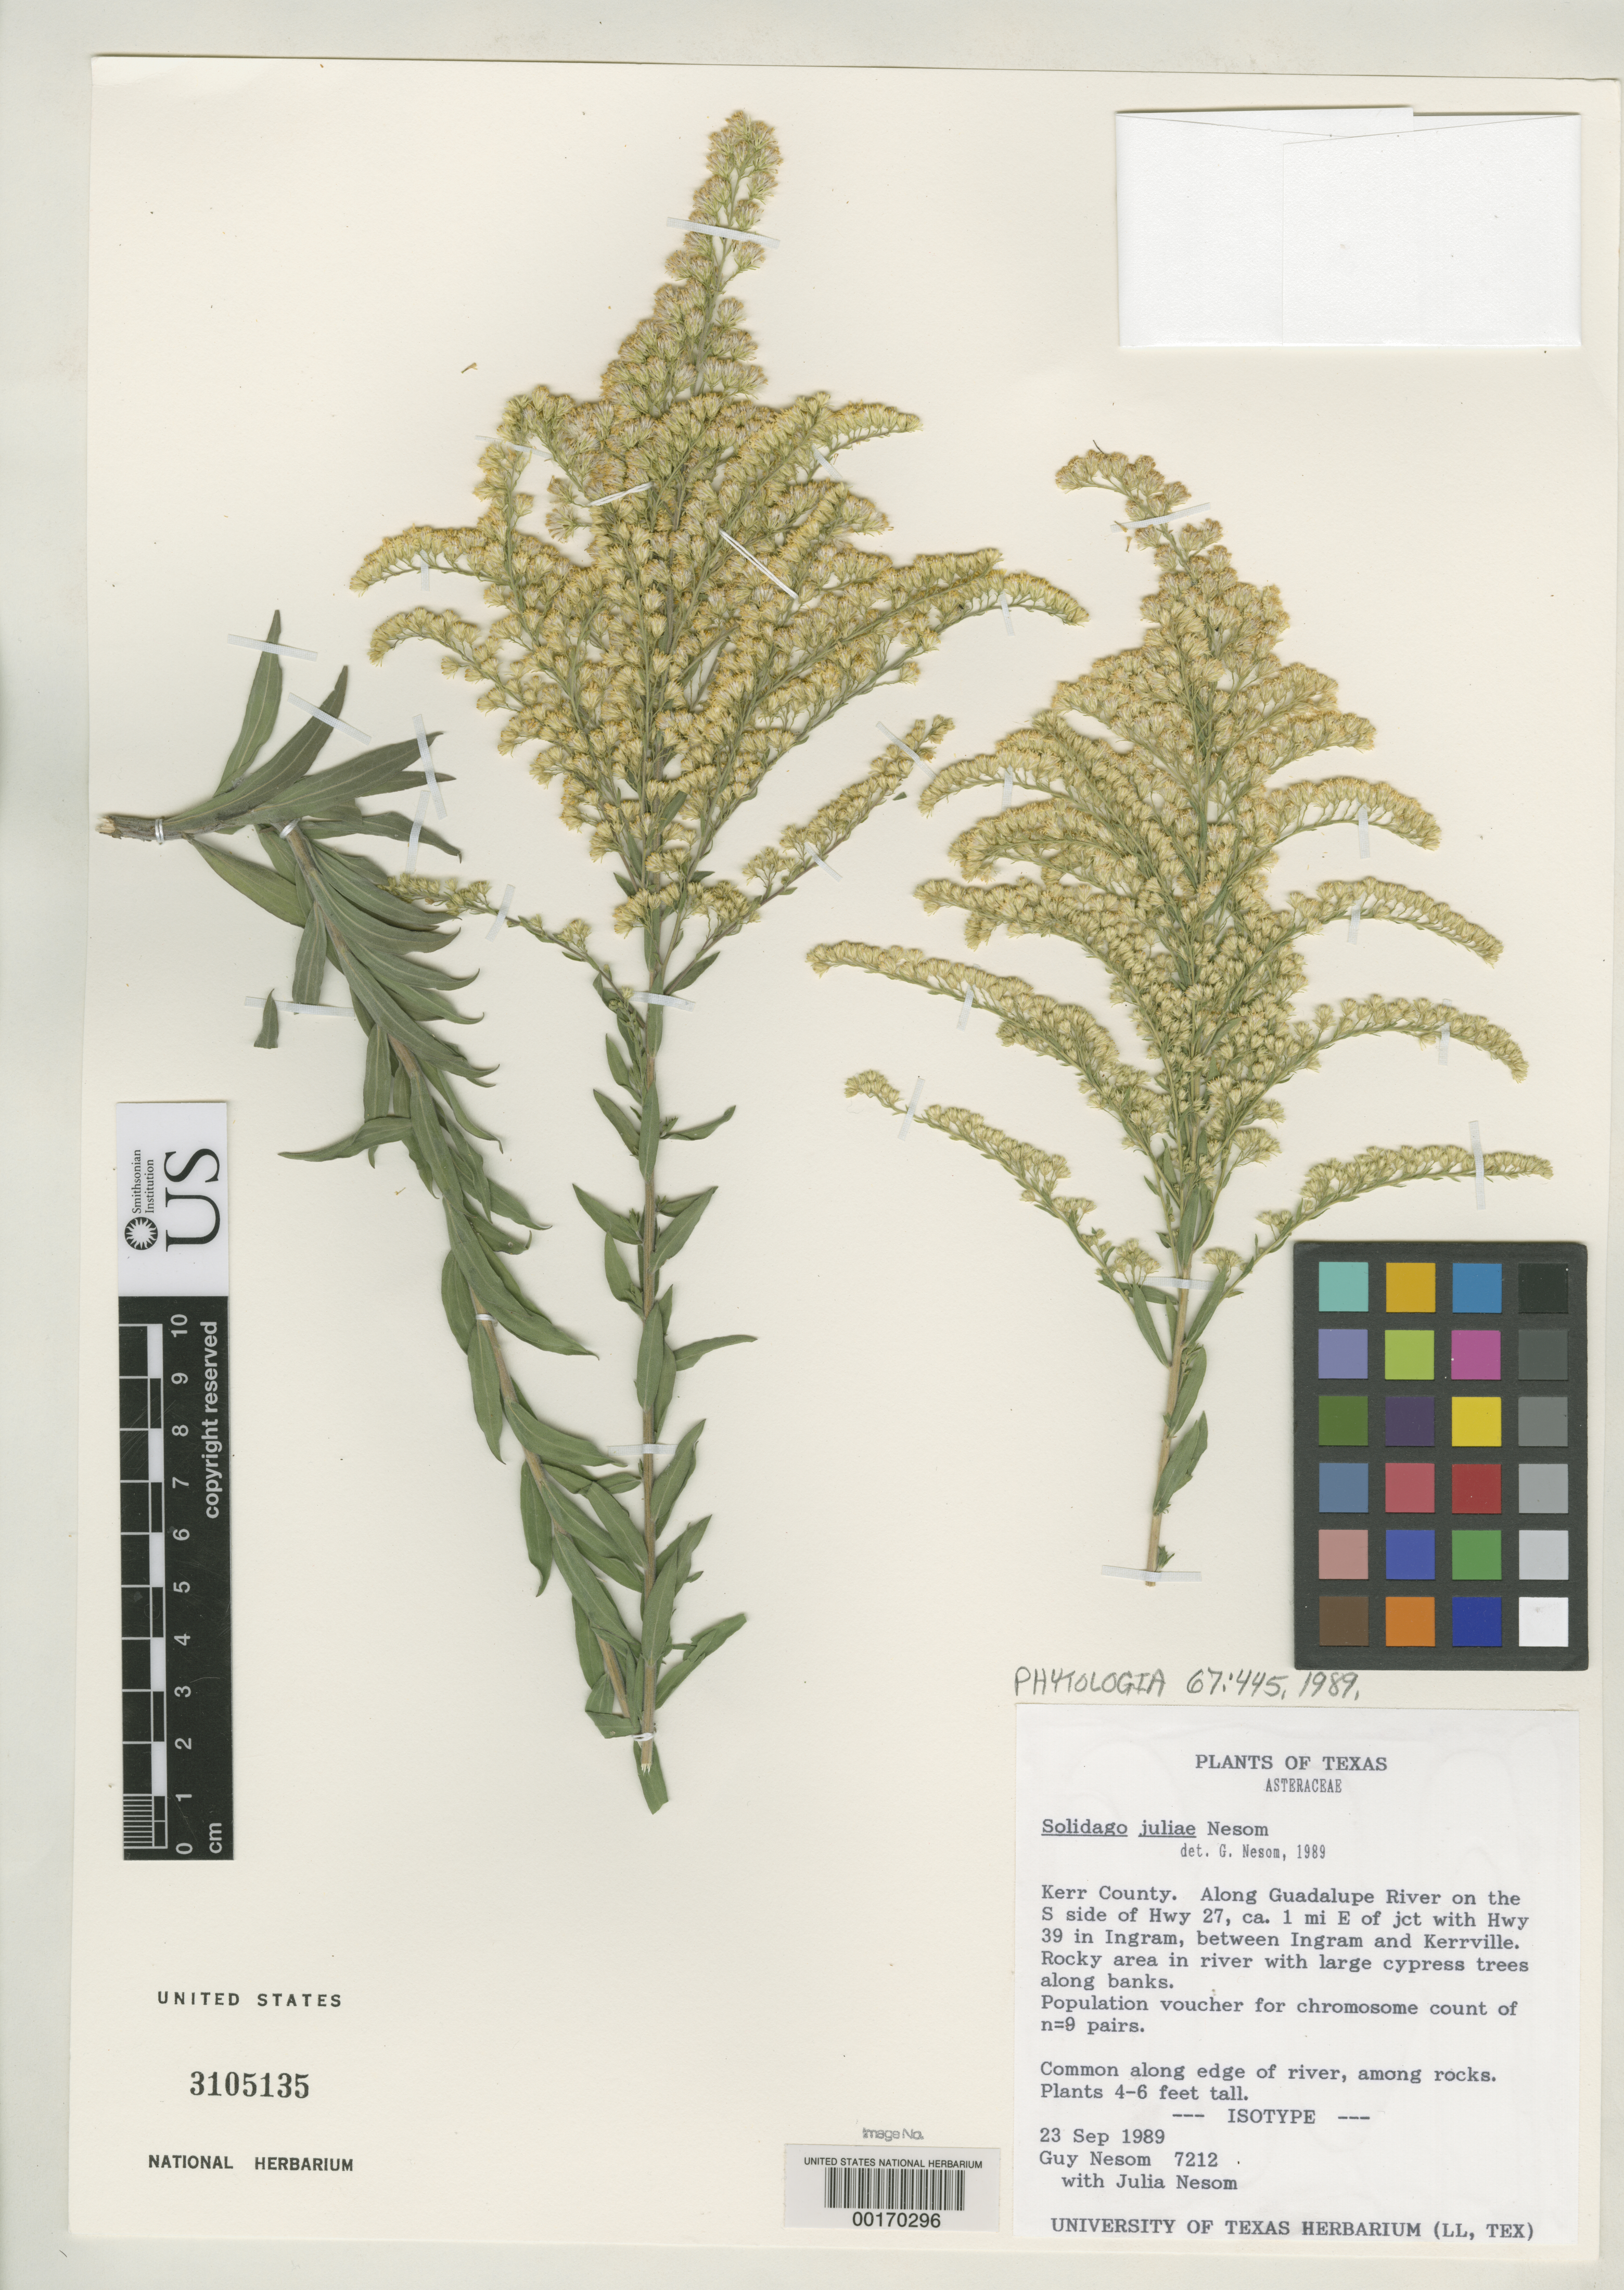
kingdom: Plantae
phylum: Tracheophyta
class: Magnoliopsida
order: Asterales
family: Asteraceae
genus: Solidago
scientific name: Solidago juliae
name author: G.L. Nesom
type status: Isotype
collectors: G. L. Nesom & J. Nesom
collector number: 7212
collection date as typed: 23 Sep 1989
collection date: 1989-09-23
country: United States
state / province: Texas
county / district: Kerr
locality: Along Guadalupe River on S side of Highway 27, ca. 1 mi E of junction with Highway 39 in Ingram, between Ingram & Kerrville.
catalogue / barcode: US 3105135